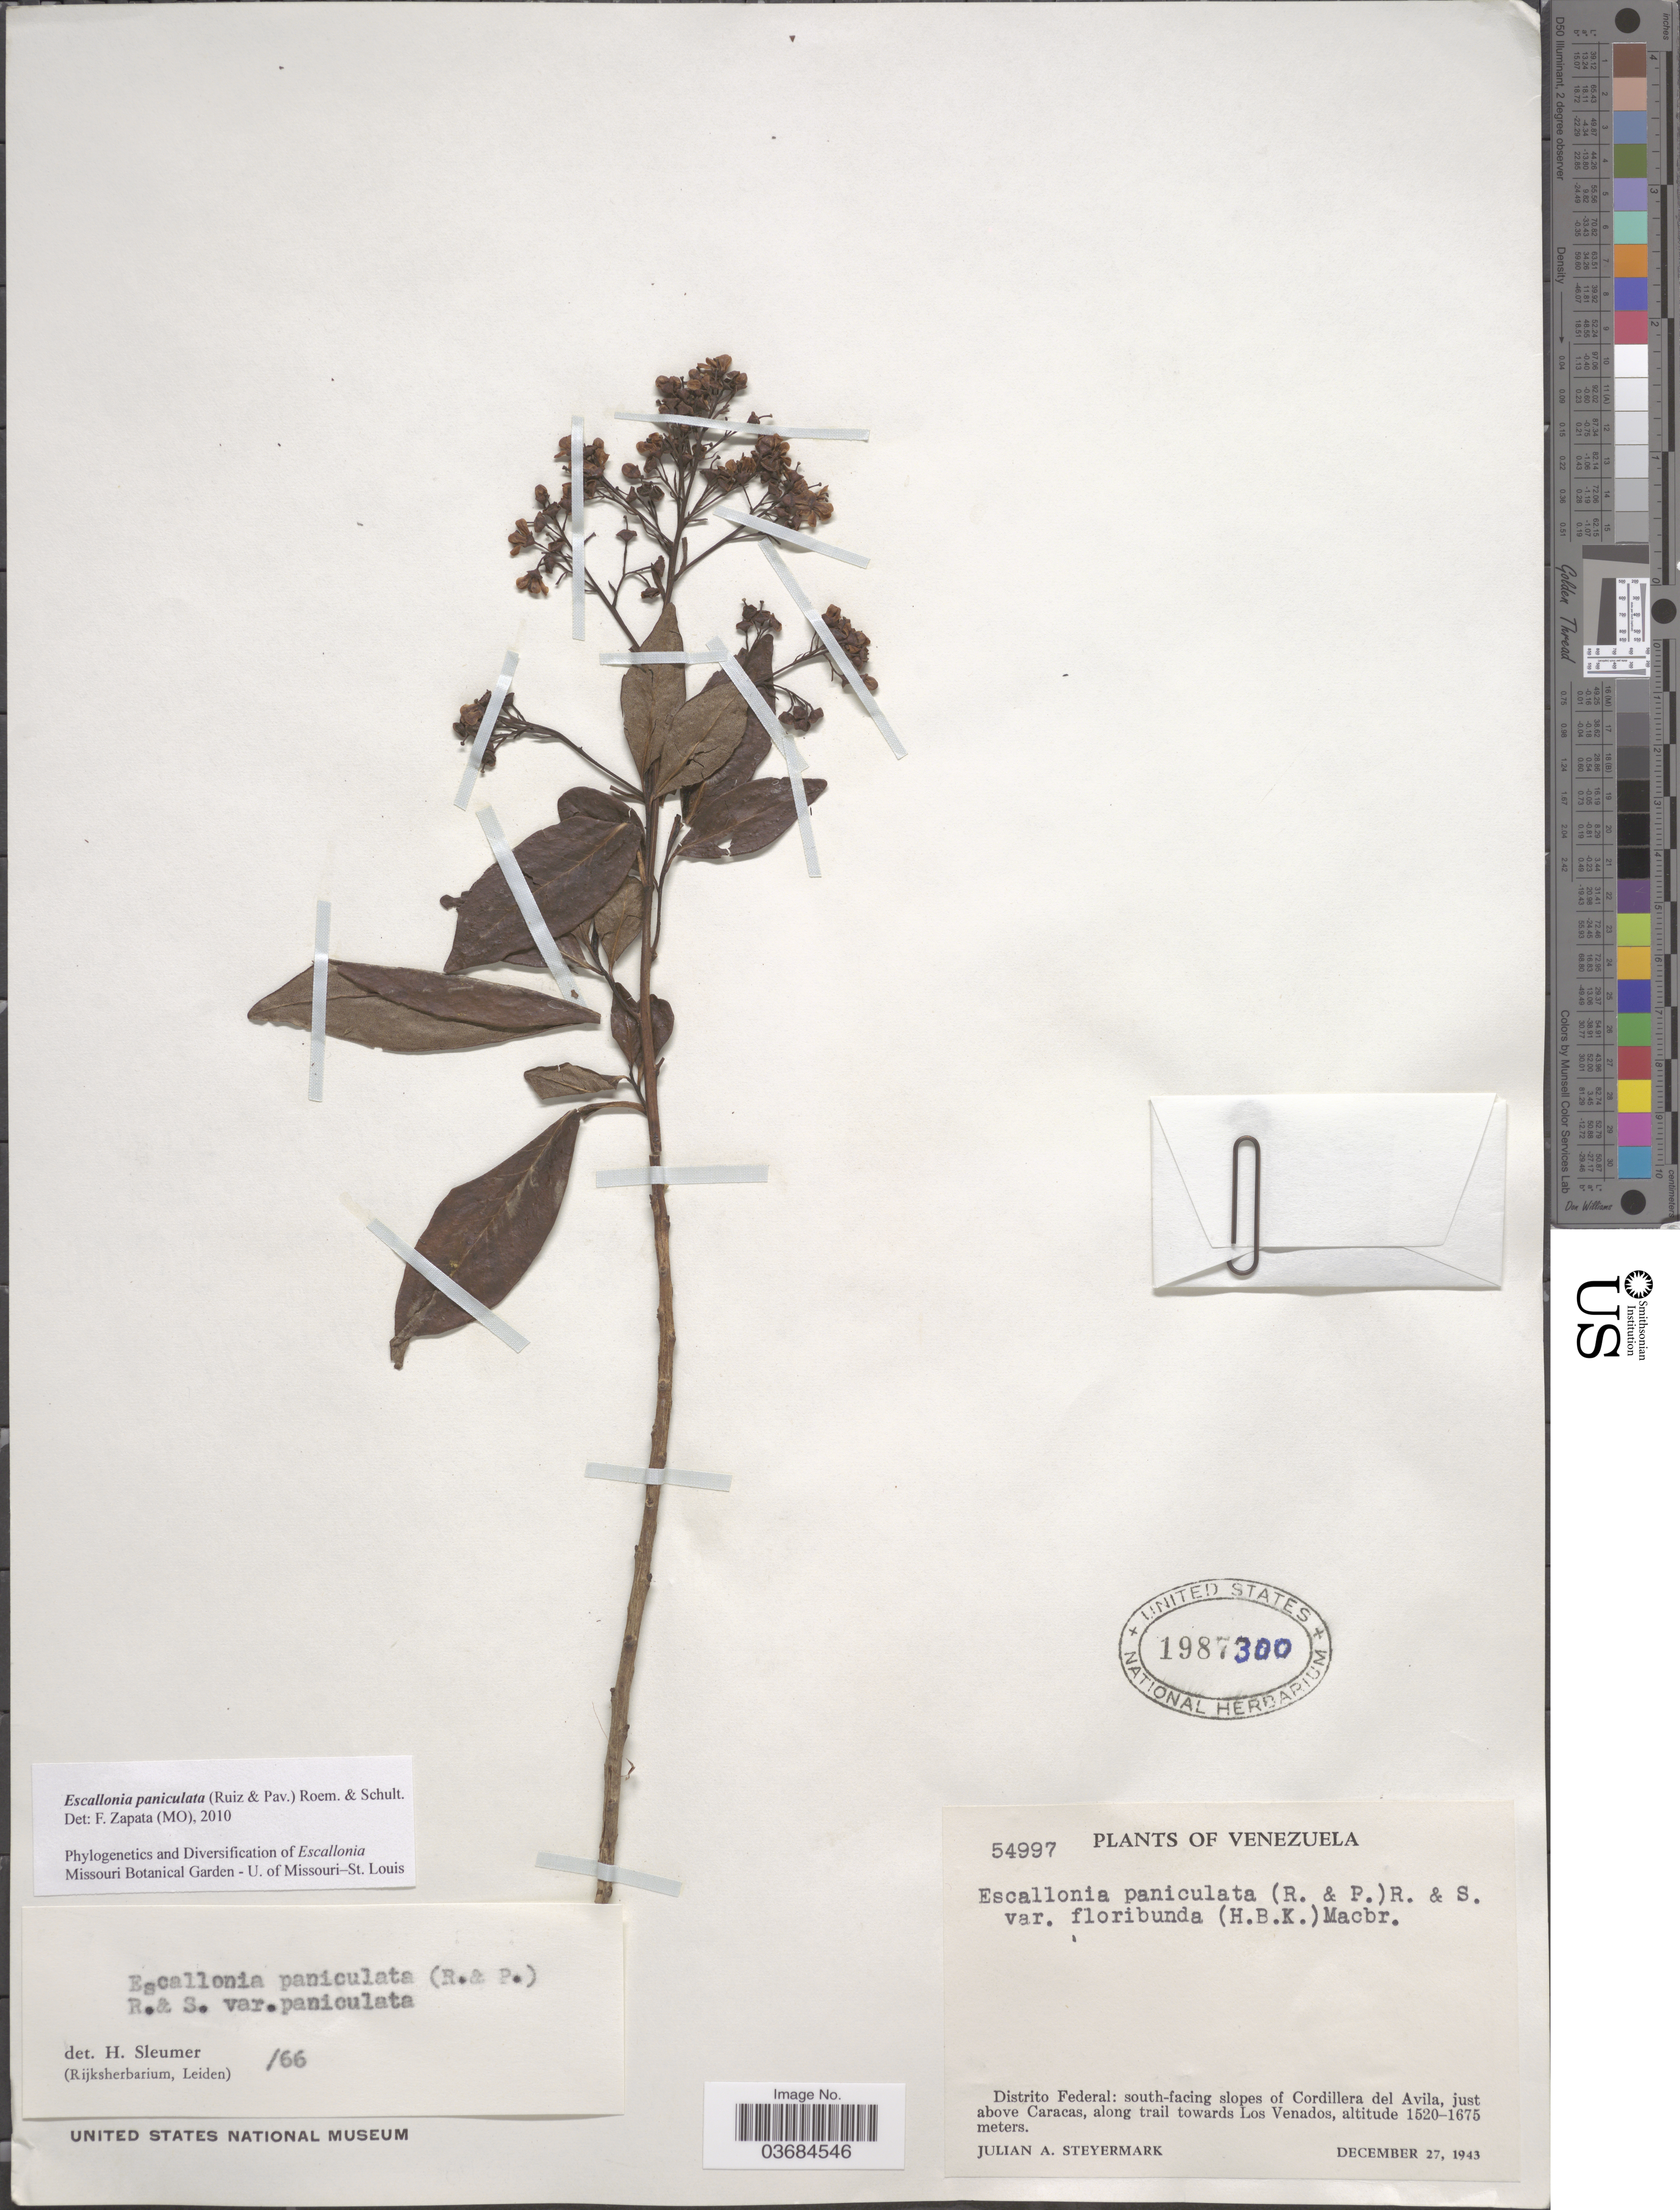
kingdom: Plantae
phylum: Tracheophyta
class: Magnoliopsida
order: Escalloniales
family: Escalloniaceae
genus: Escallonia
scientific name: Escallonia paniculata var. paniculata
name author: (Ruiz & Pav.) Roem. & Schult.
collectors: J. Steyermark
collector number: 54997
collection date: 1943-12-27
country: Venezuela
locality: Distrito Federal: south-facing slopes of Cordillera del Avila, just above Caracas, along trail towards Los Venados.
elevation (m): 1520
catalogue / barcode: US 1987300